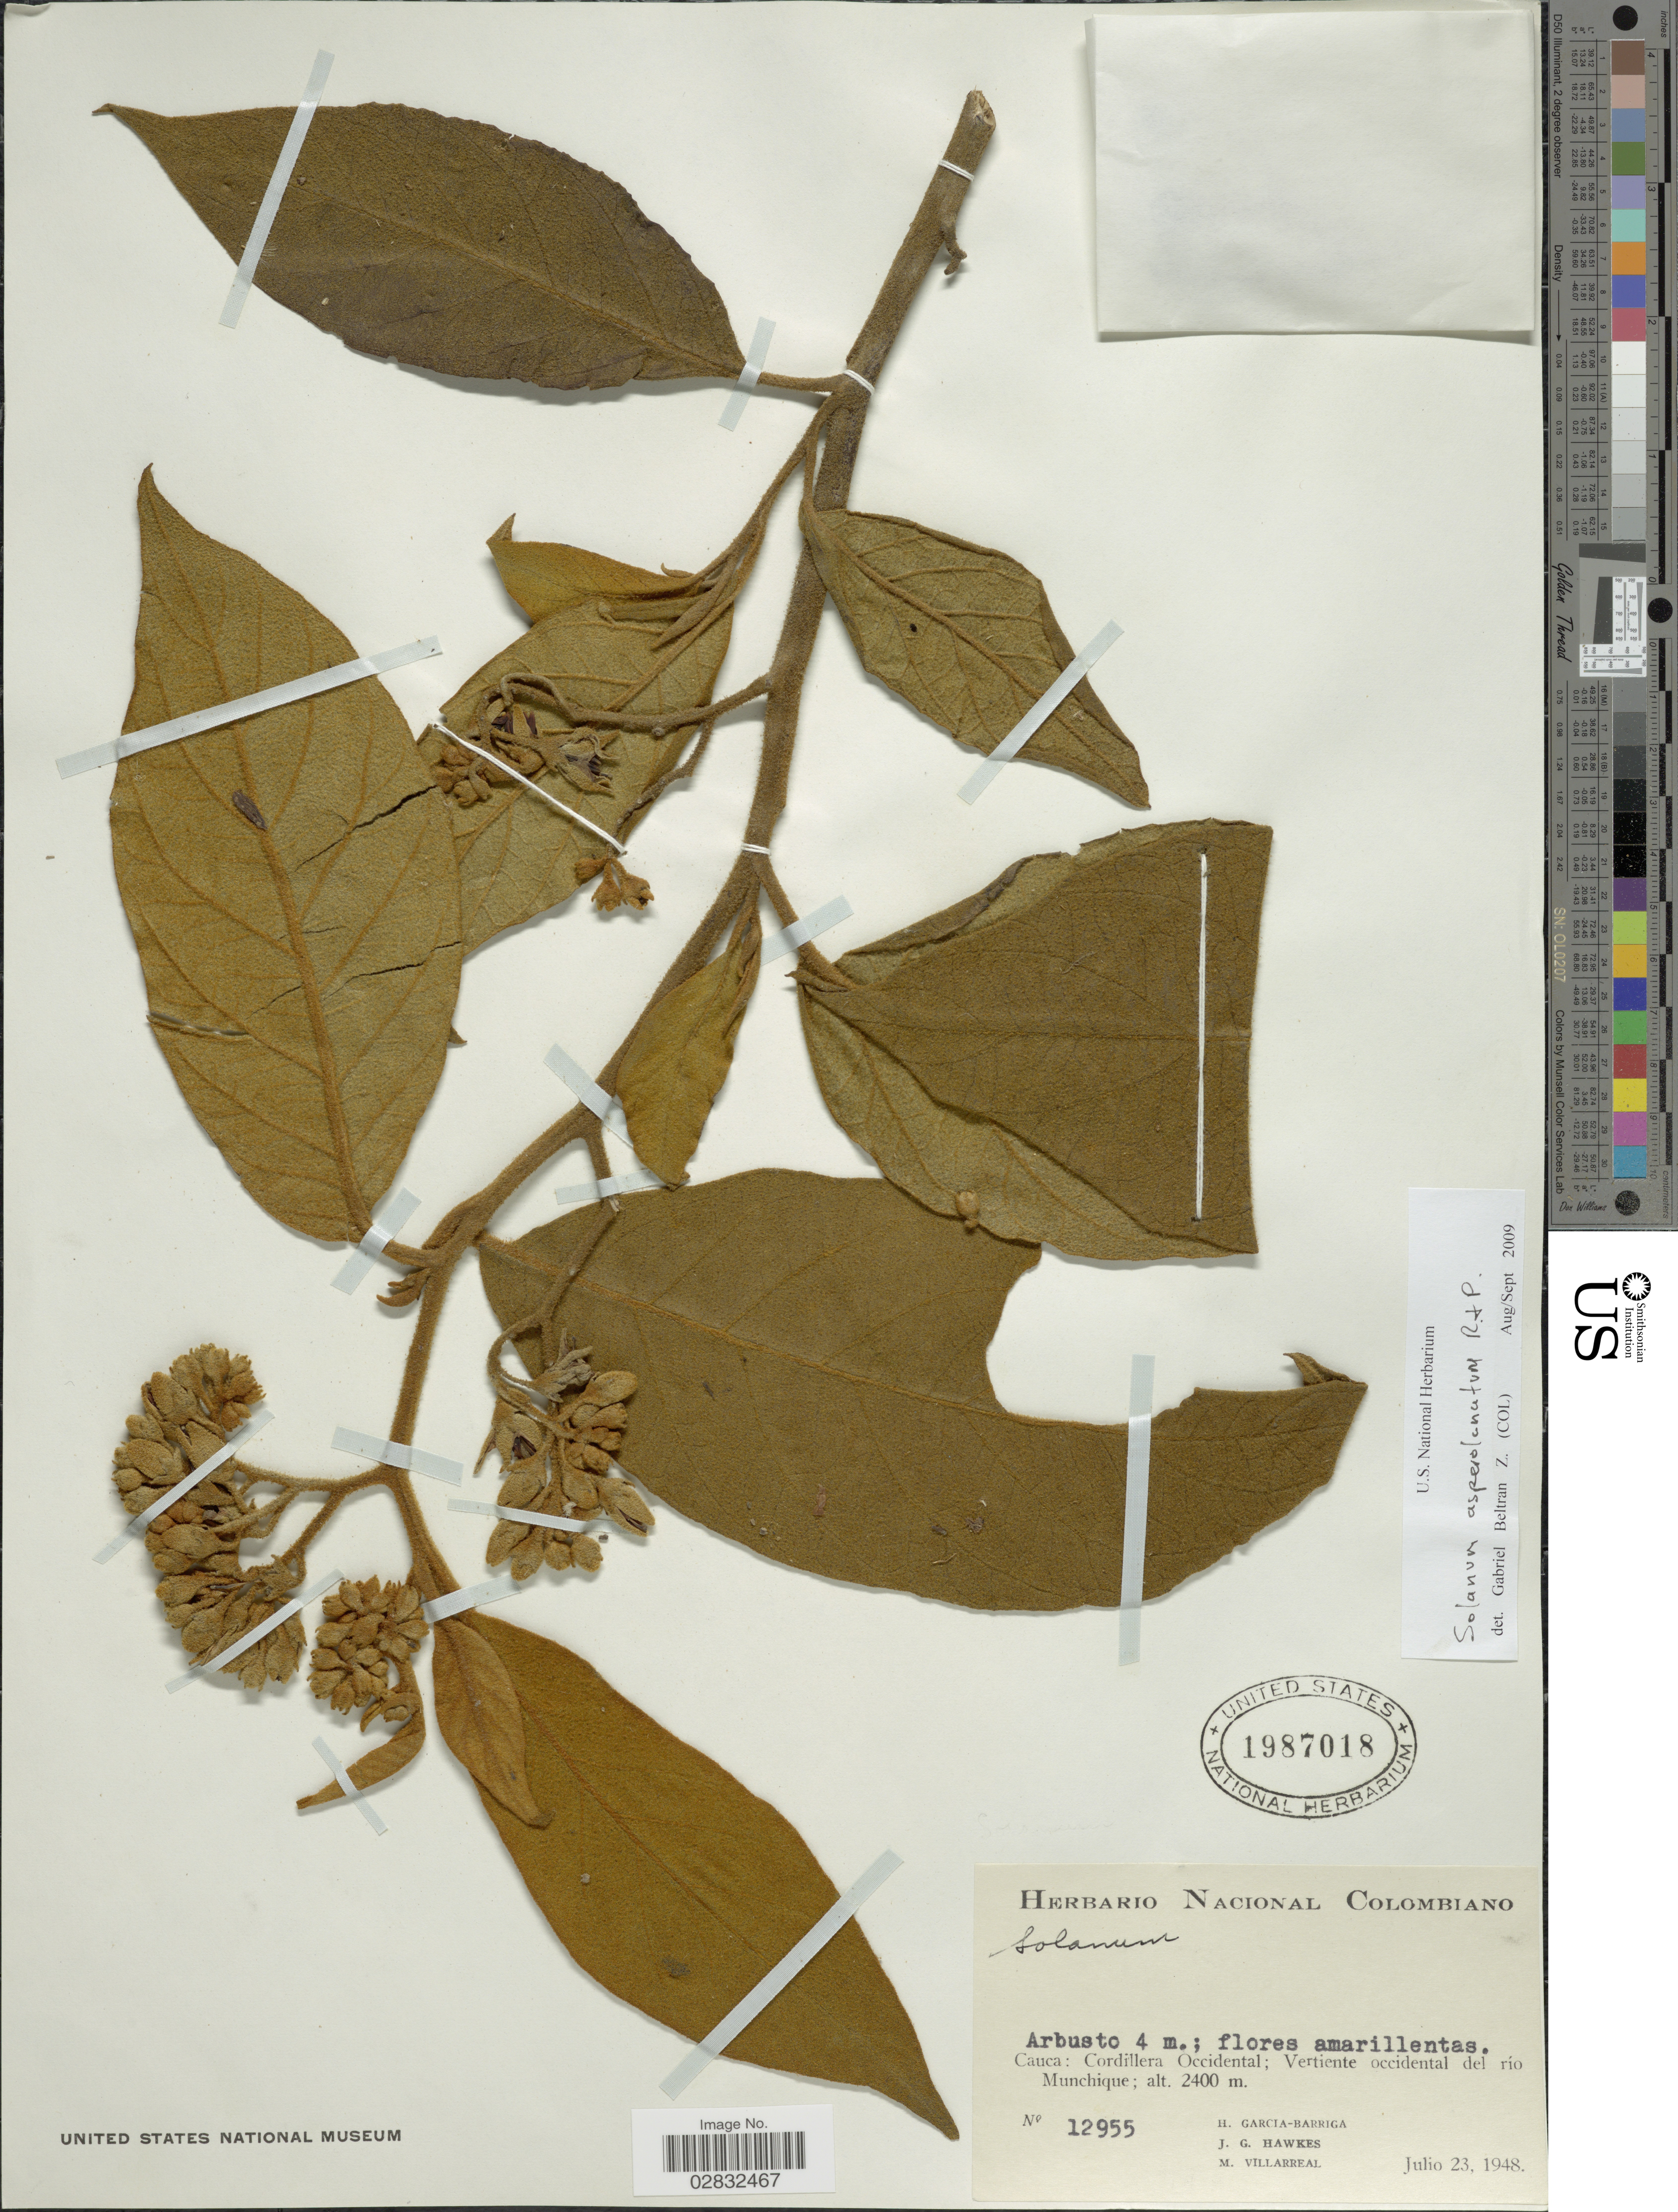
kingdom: Plantae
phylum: Tracheophyta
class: Magnoliopsida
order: Solanales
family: Solanaceae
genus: Solanum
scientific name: Solanum asperolatum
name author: Ruiz & Pav.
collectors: H. García Barriga, J. Hawkes & M. Villarreal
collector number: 12955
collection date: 1948-07-23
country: Colombia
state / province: Cauca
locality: Cordillera Occidental, Vertiente occidental del río Munchique.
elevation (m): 2400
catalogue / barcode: US 1987018